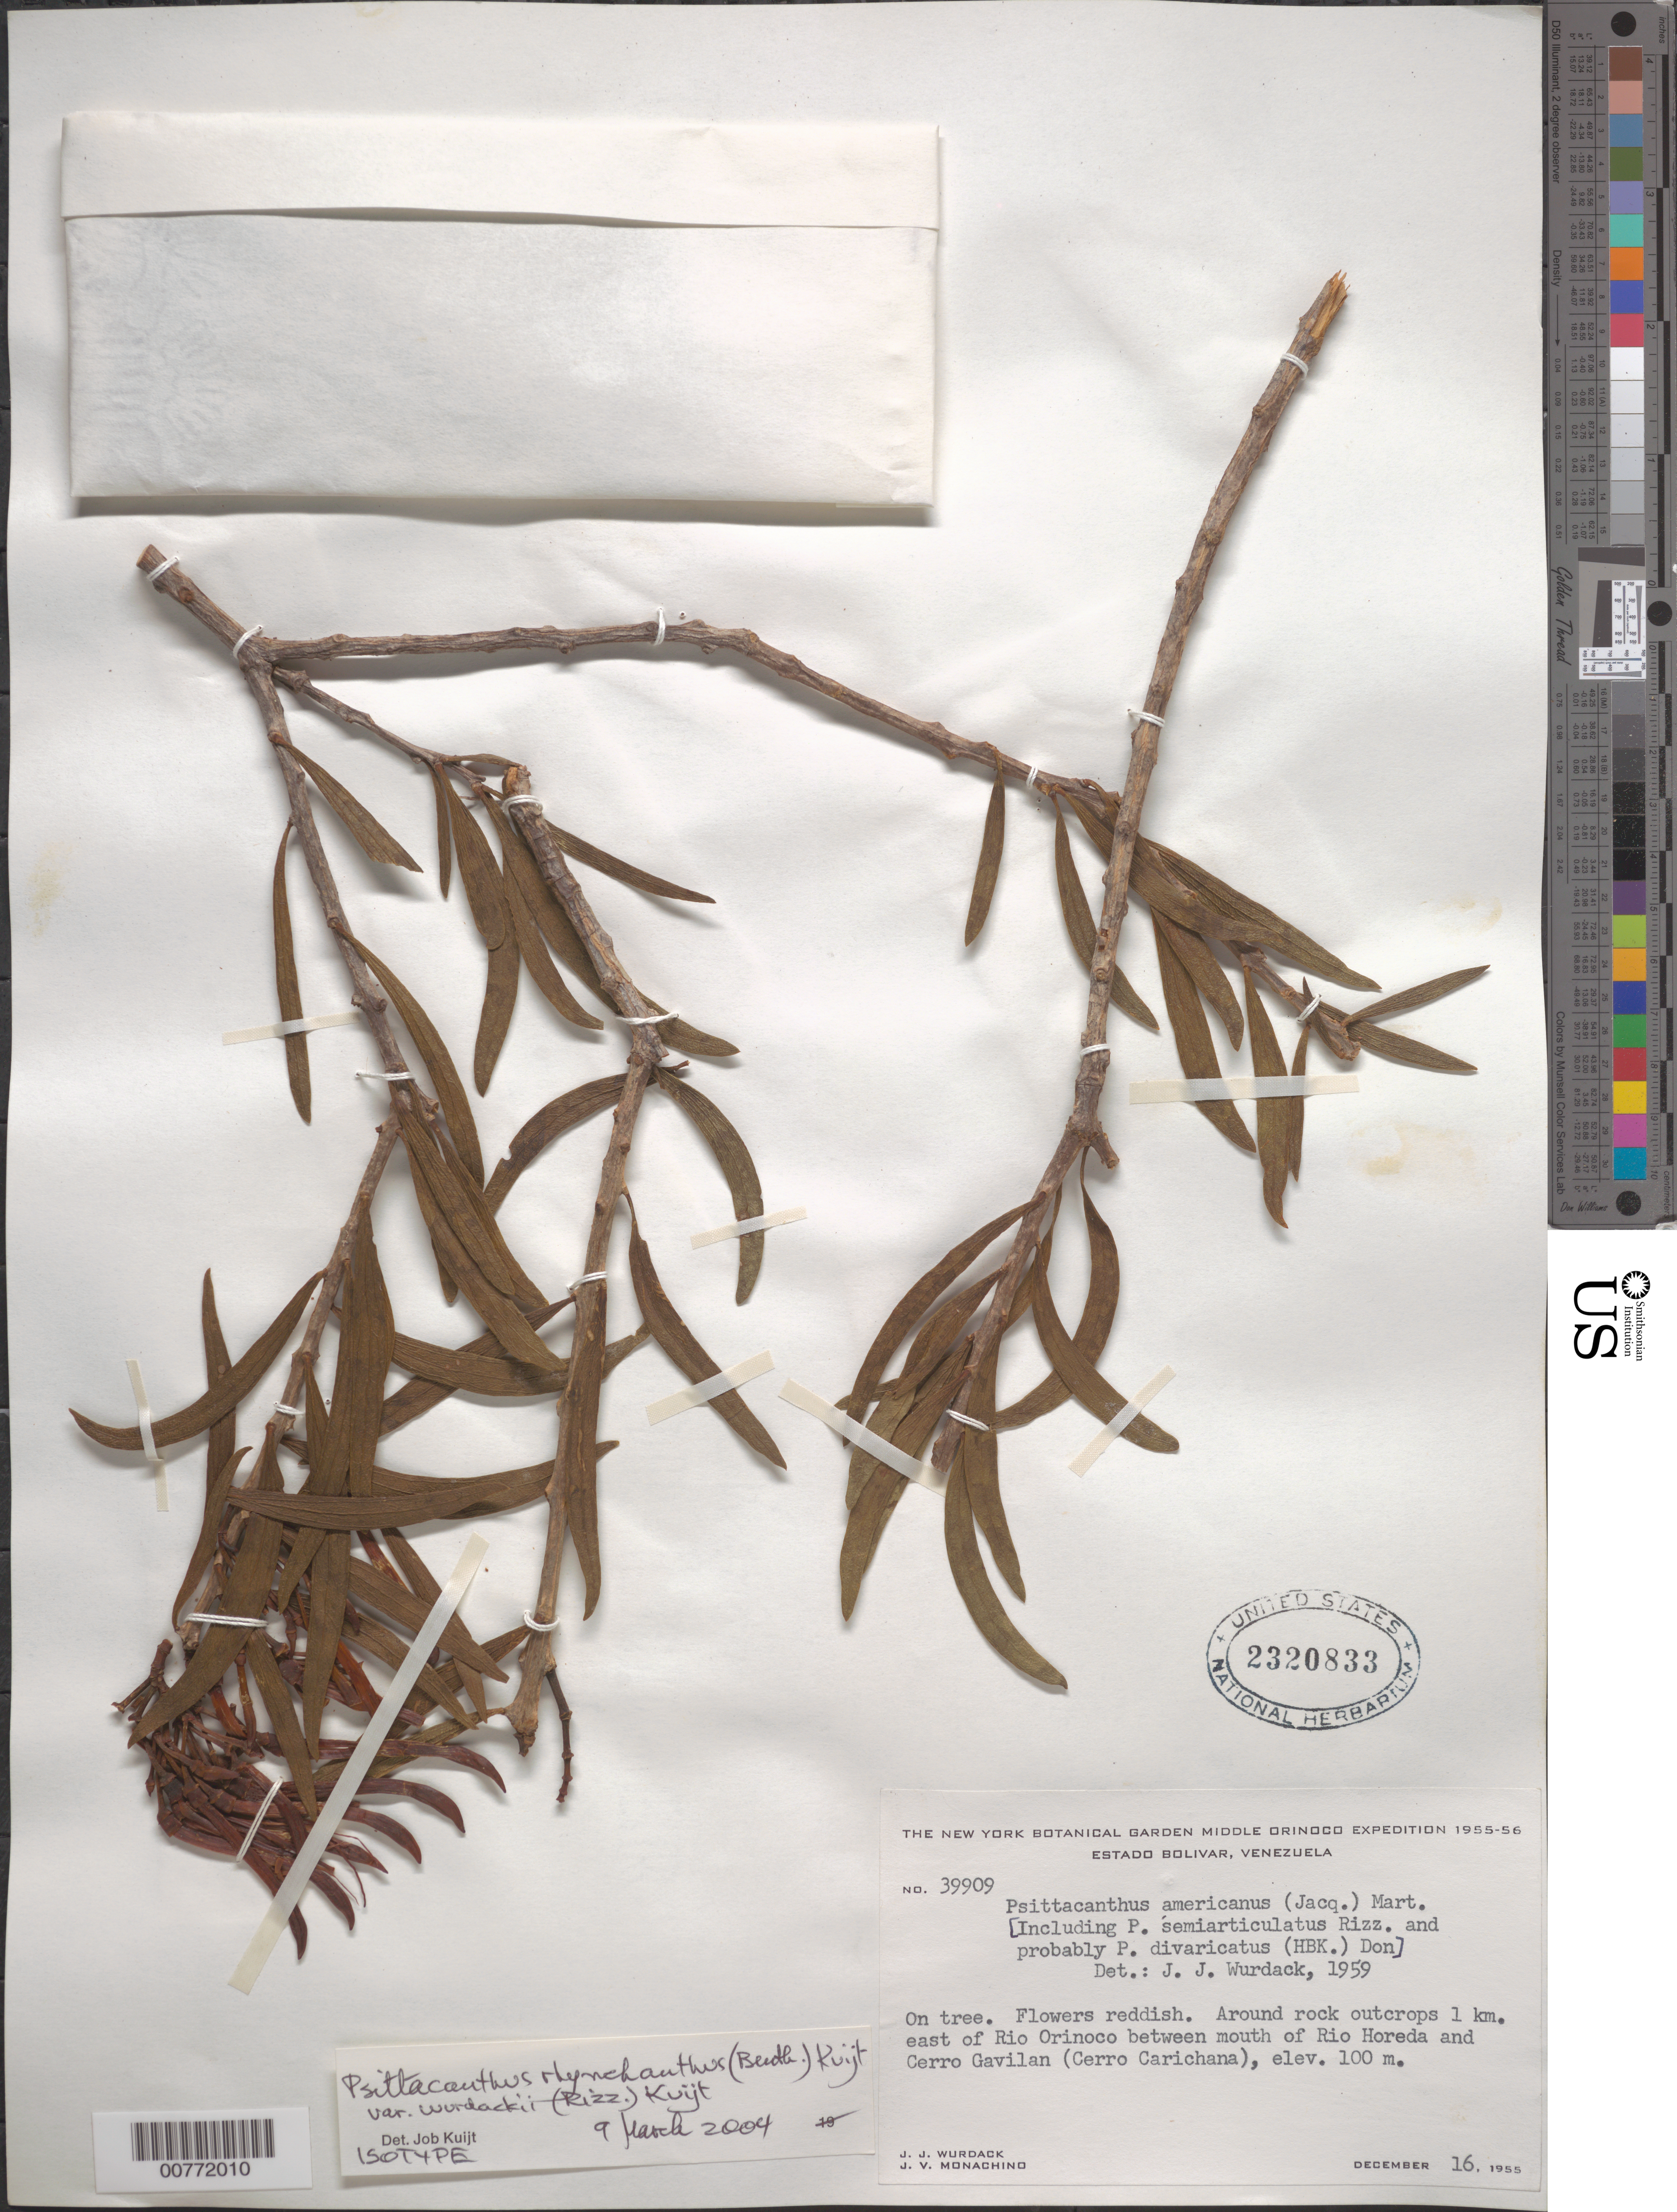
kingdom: Plantae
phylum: Tracheophyta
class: Magnoliopsida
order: Santalales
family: Loranthaceae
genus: Psittacanthus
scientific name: Psittacanthus rhynchanthus var. wurdackii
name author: (Rizzini) Kuijt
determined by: Kuijt, Job, (CANADA)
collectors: J. J. Wurdack & J. V. Monachino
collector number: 39909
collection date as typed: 16-Dec-55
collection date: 1955-12-16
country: Venezuela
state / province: Bolívar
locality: Río Orinoco, 1-3 km E of, between mouth of Río Horeda & Cerro Gavilan (Cerro Carichana)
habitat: Rock outcrops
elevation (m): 100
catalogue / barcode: US 2320833